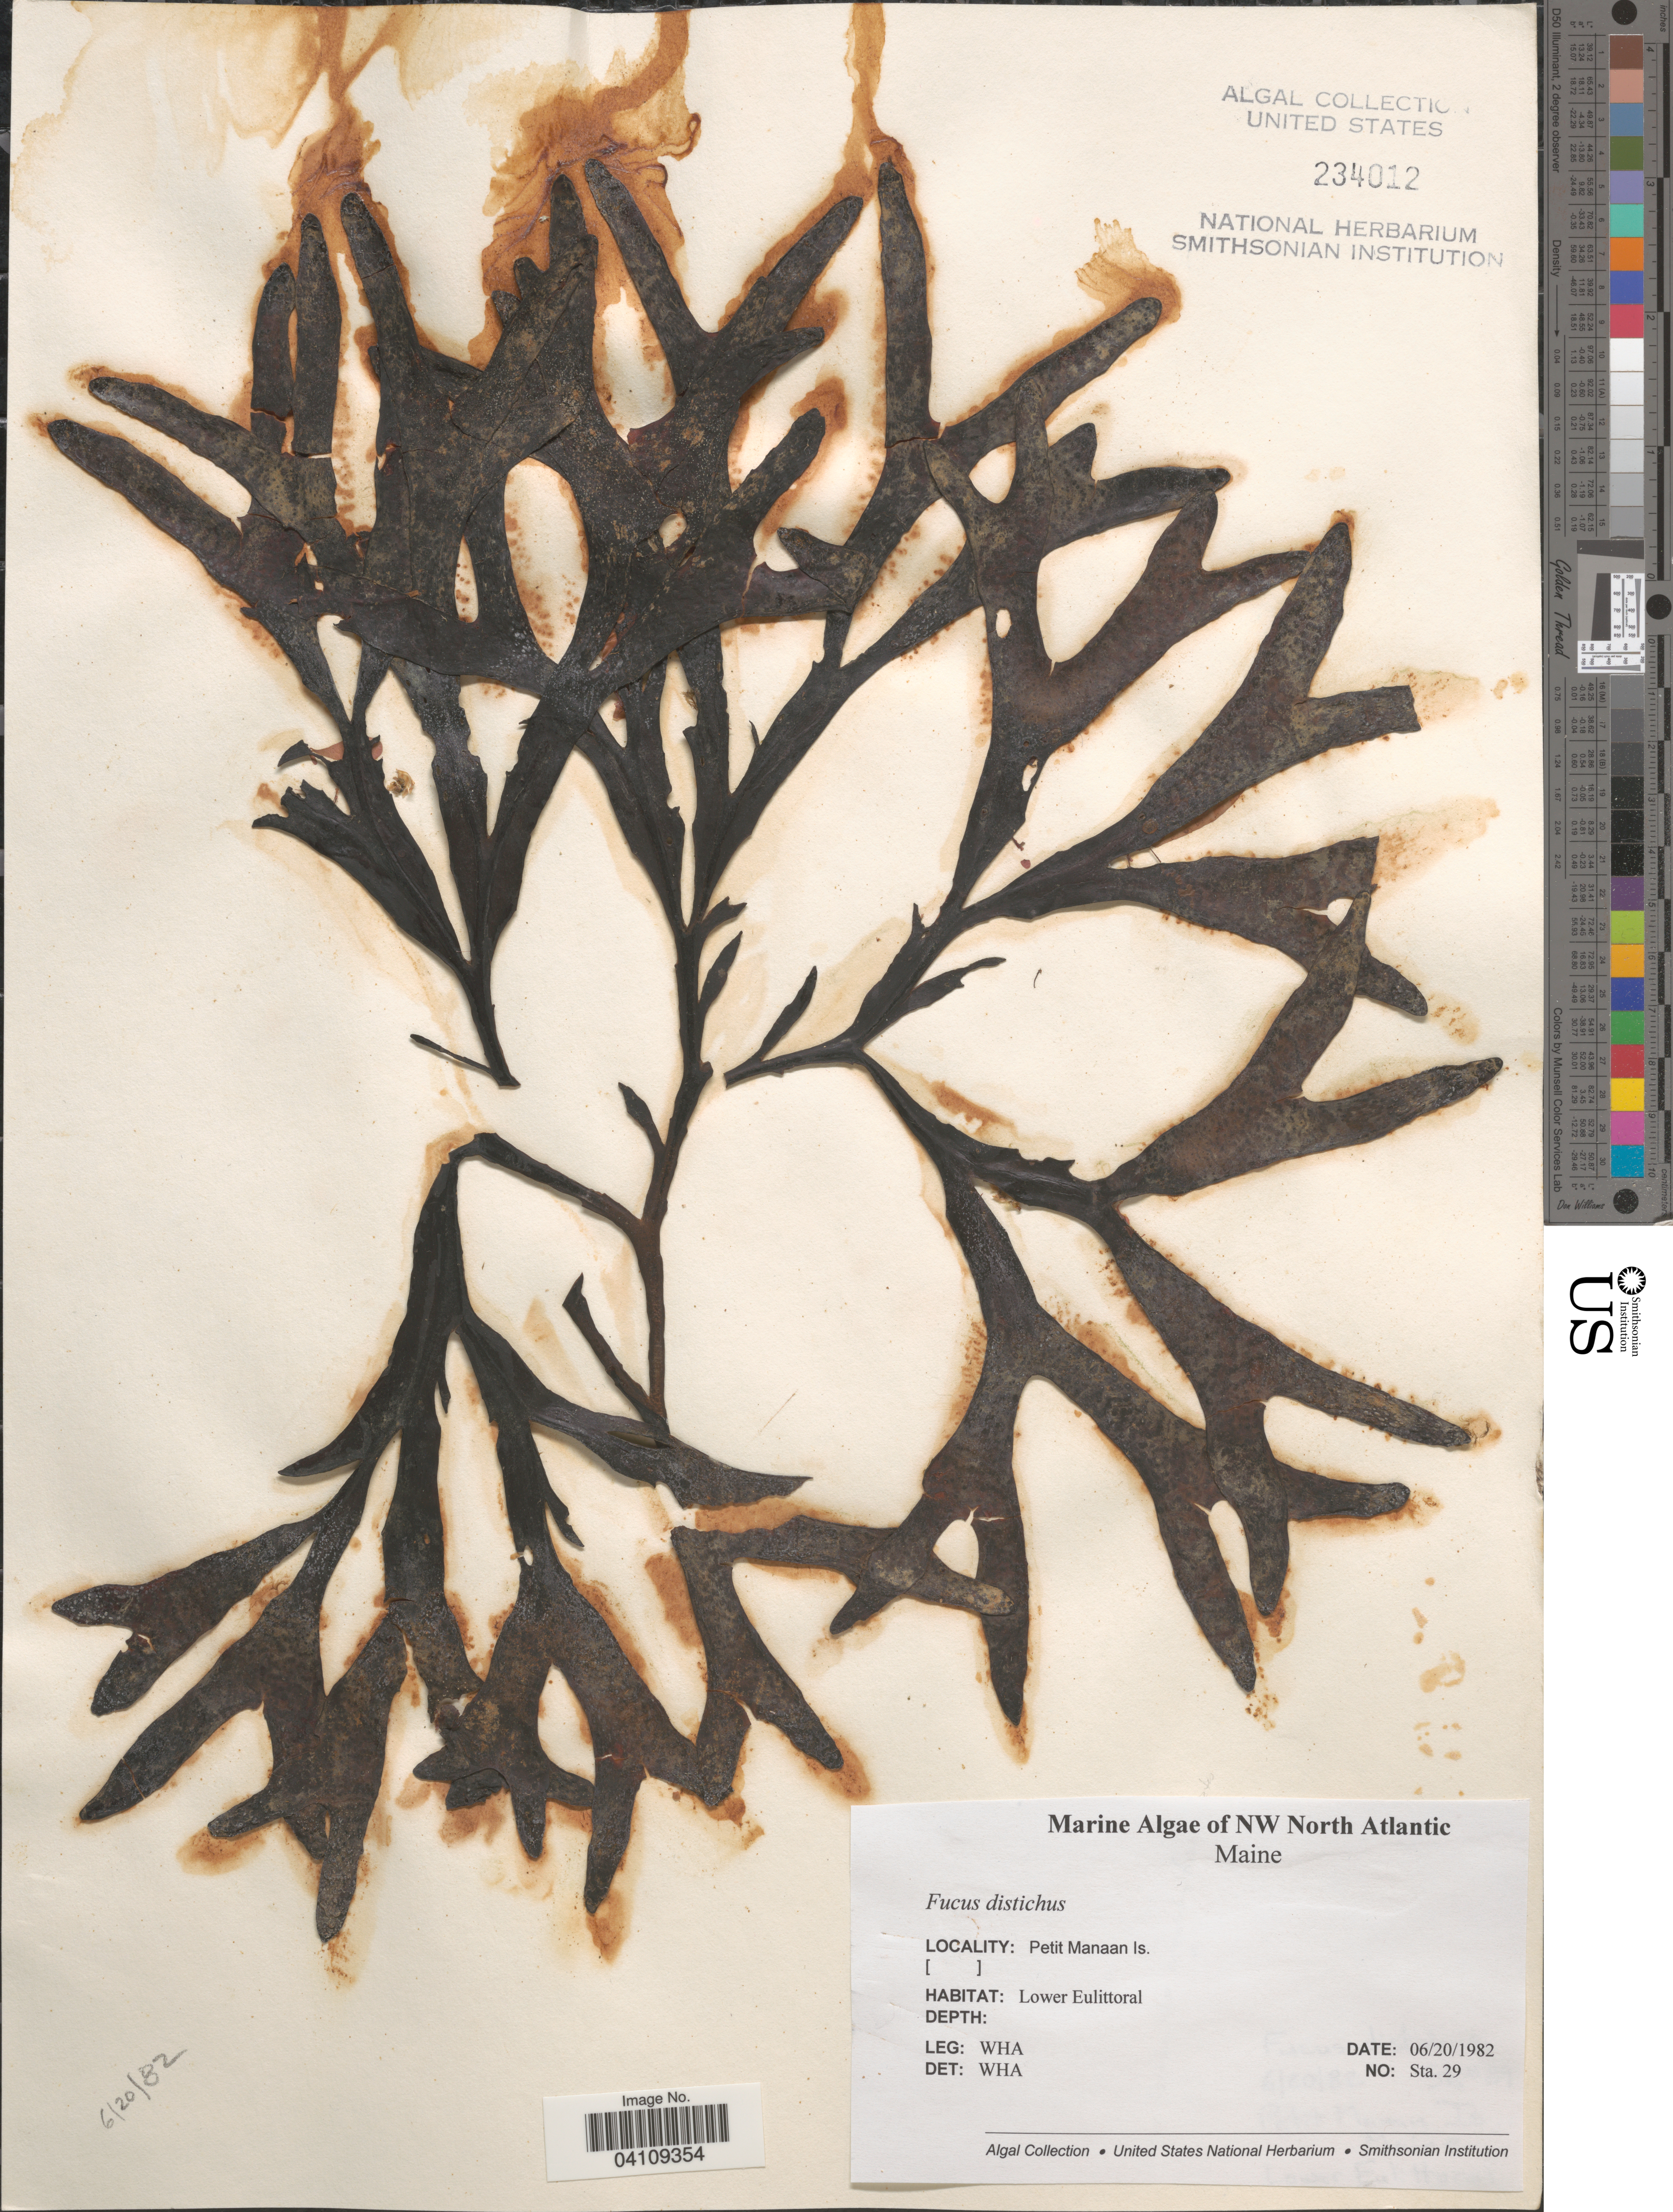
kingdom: Chromista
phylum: Ochrophyta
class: Phaeophyceae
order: Fucales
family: Fucaceae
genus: Fucus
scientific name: Fucus distichus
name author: L.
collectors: W. H. Adey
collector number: Sta. 29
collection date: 1982-06-20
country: United States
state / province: Maine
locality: NW North Atlantic. Petit Manaan Is.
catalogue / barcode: US 234012